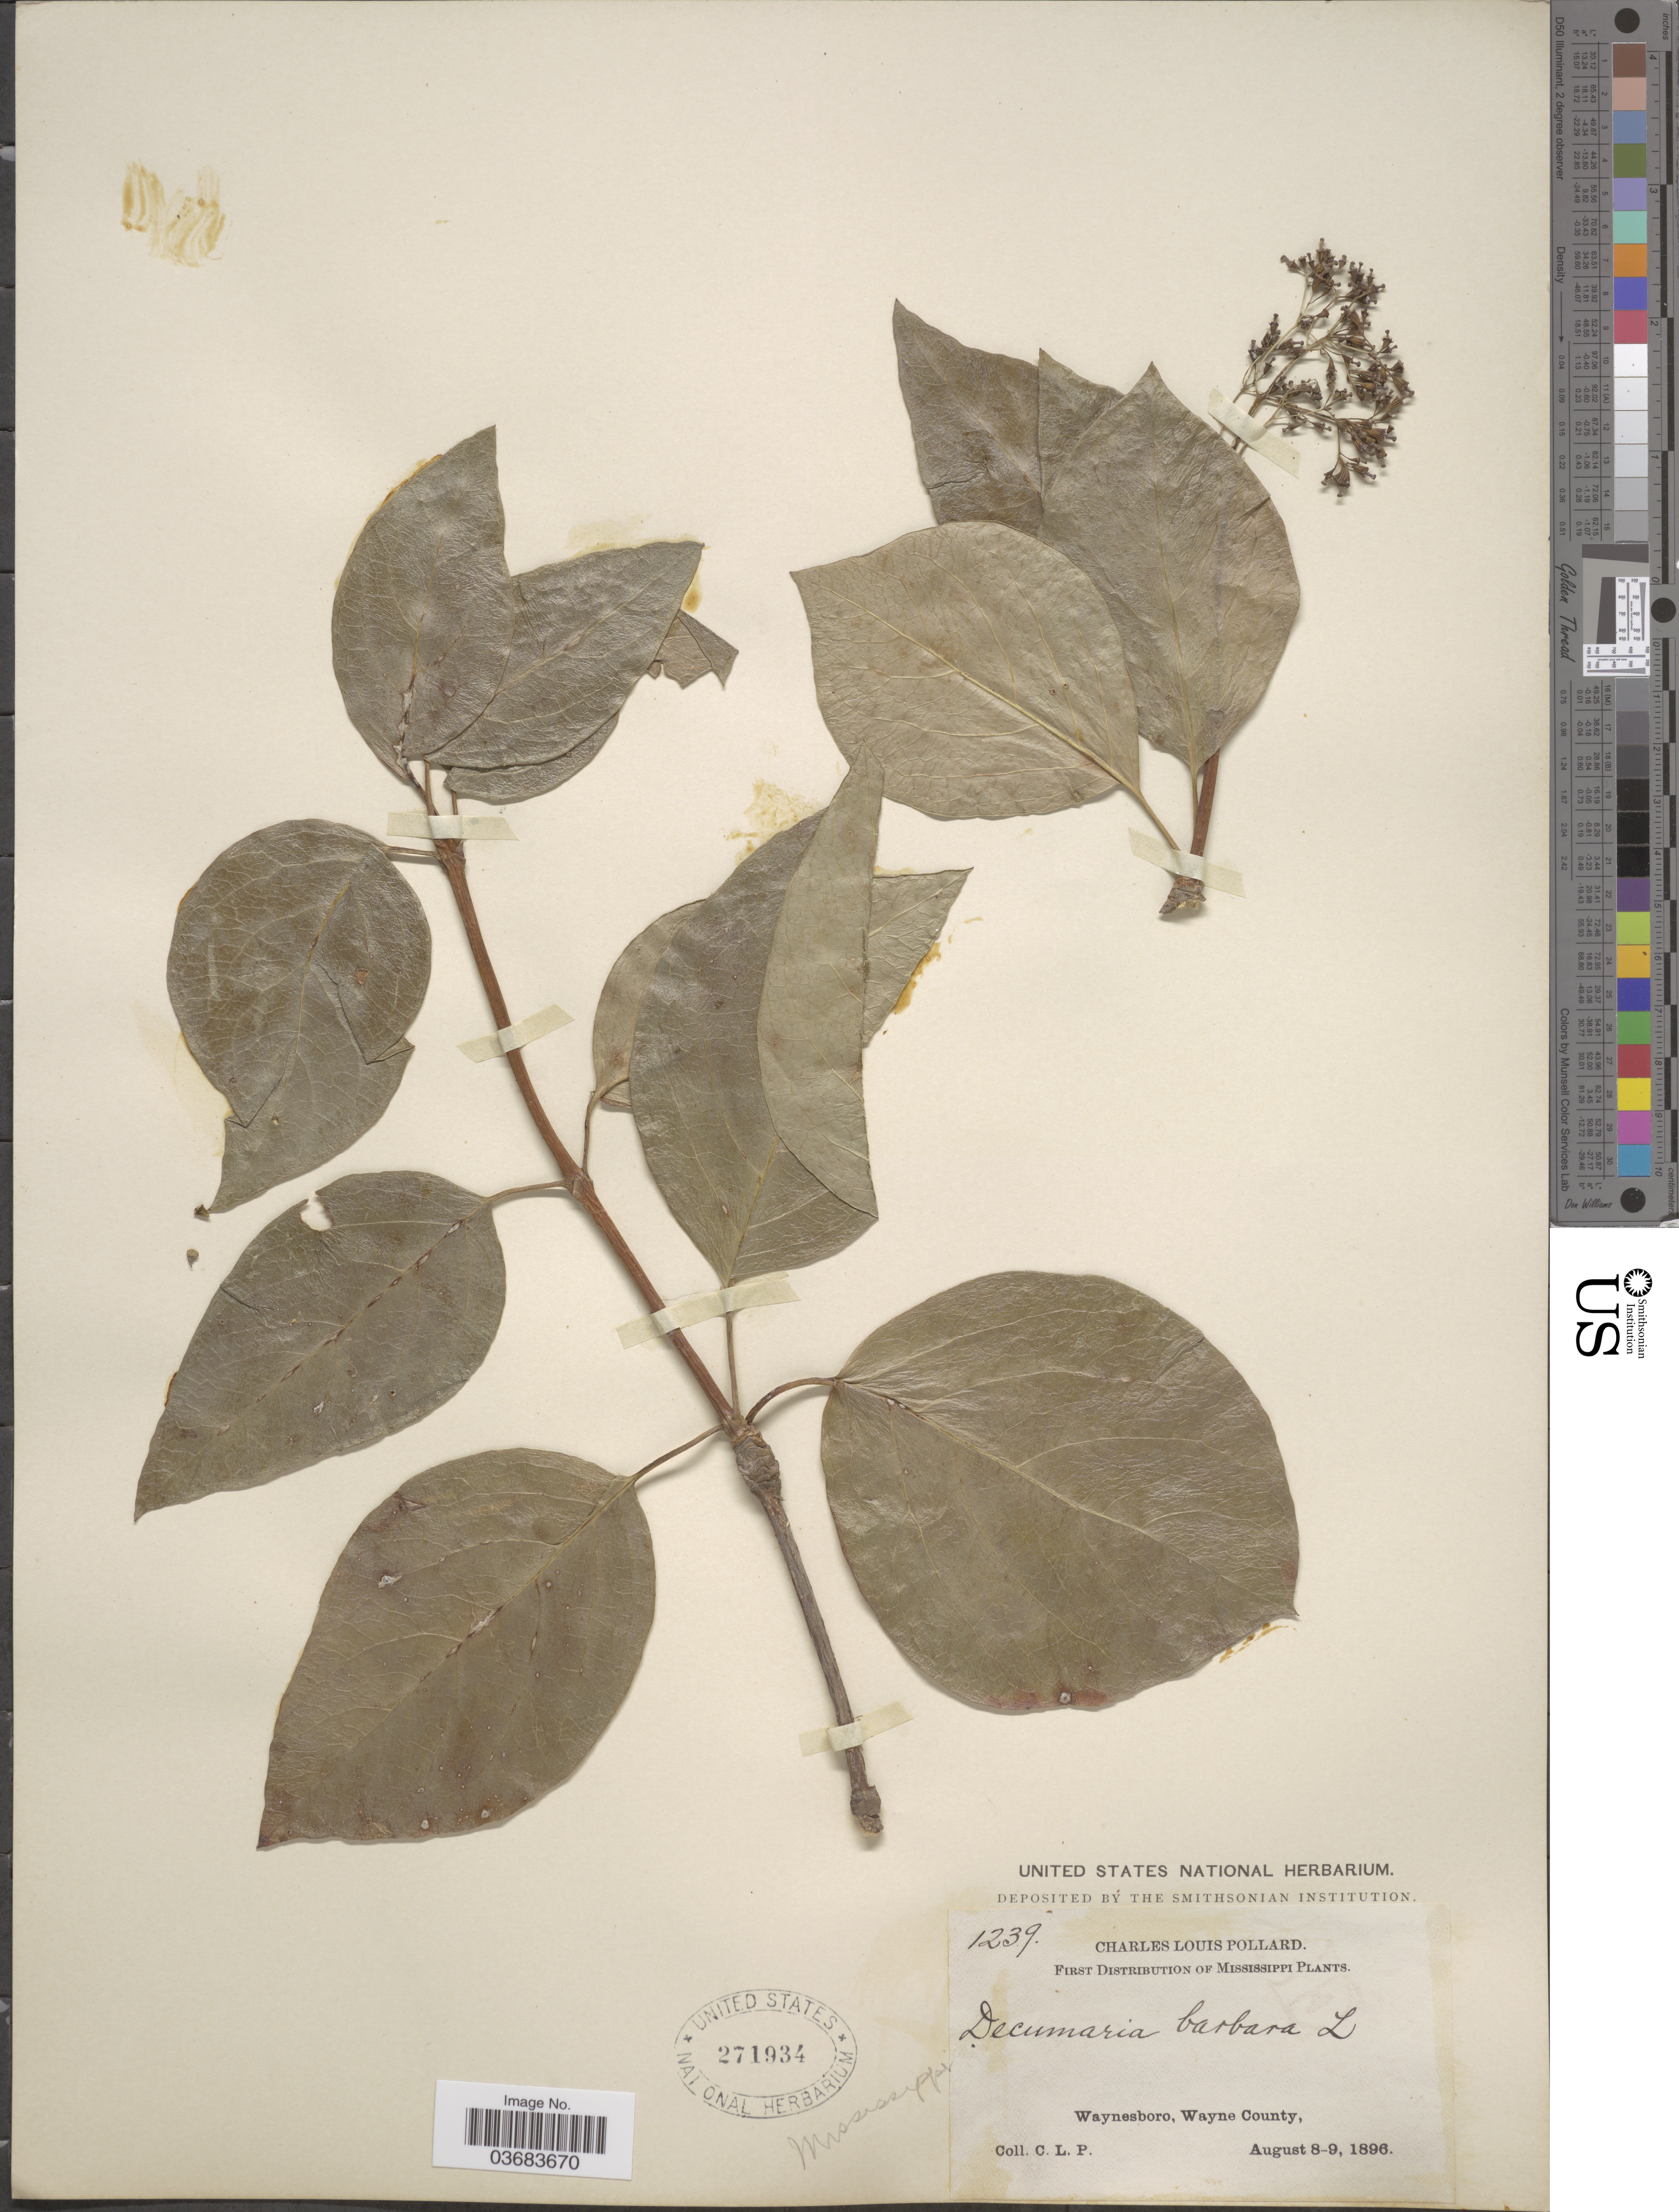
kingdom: Plantae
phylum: Tracheophyta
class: Magnoliopsida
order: Cornales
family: Hydrangeaceae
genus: Hydrangea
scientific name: Hydrangea barbara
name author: (L.) Bernd Schulz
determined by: Strong, Mark T., (BOT), Smithsonian Institution - National Museum of Natural History (UNITED STATES)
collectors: C. L. Pollard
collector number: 1239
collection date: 1896-08-08/1896-08-09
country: United States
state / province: Mississippi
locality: Waynesboro, Wayne County.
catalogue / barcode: US 271934